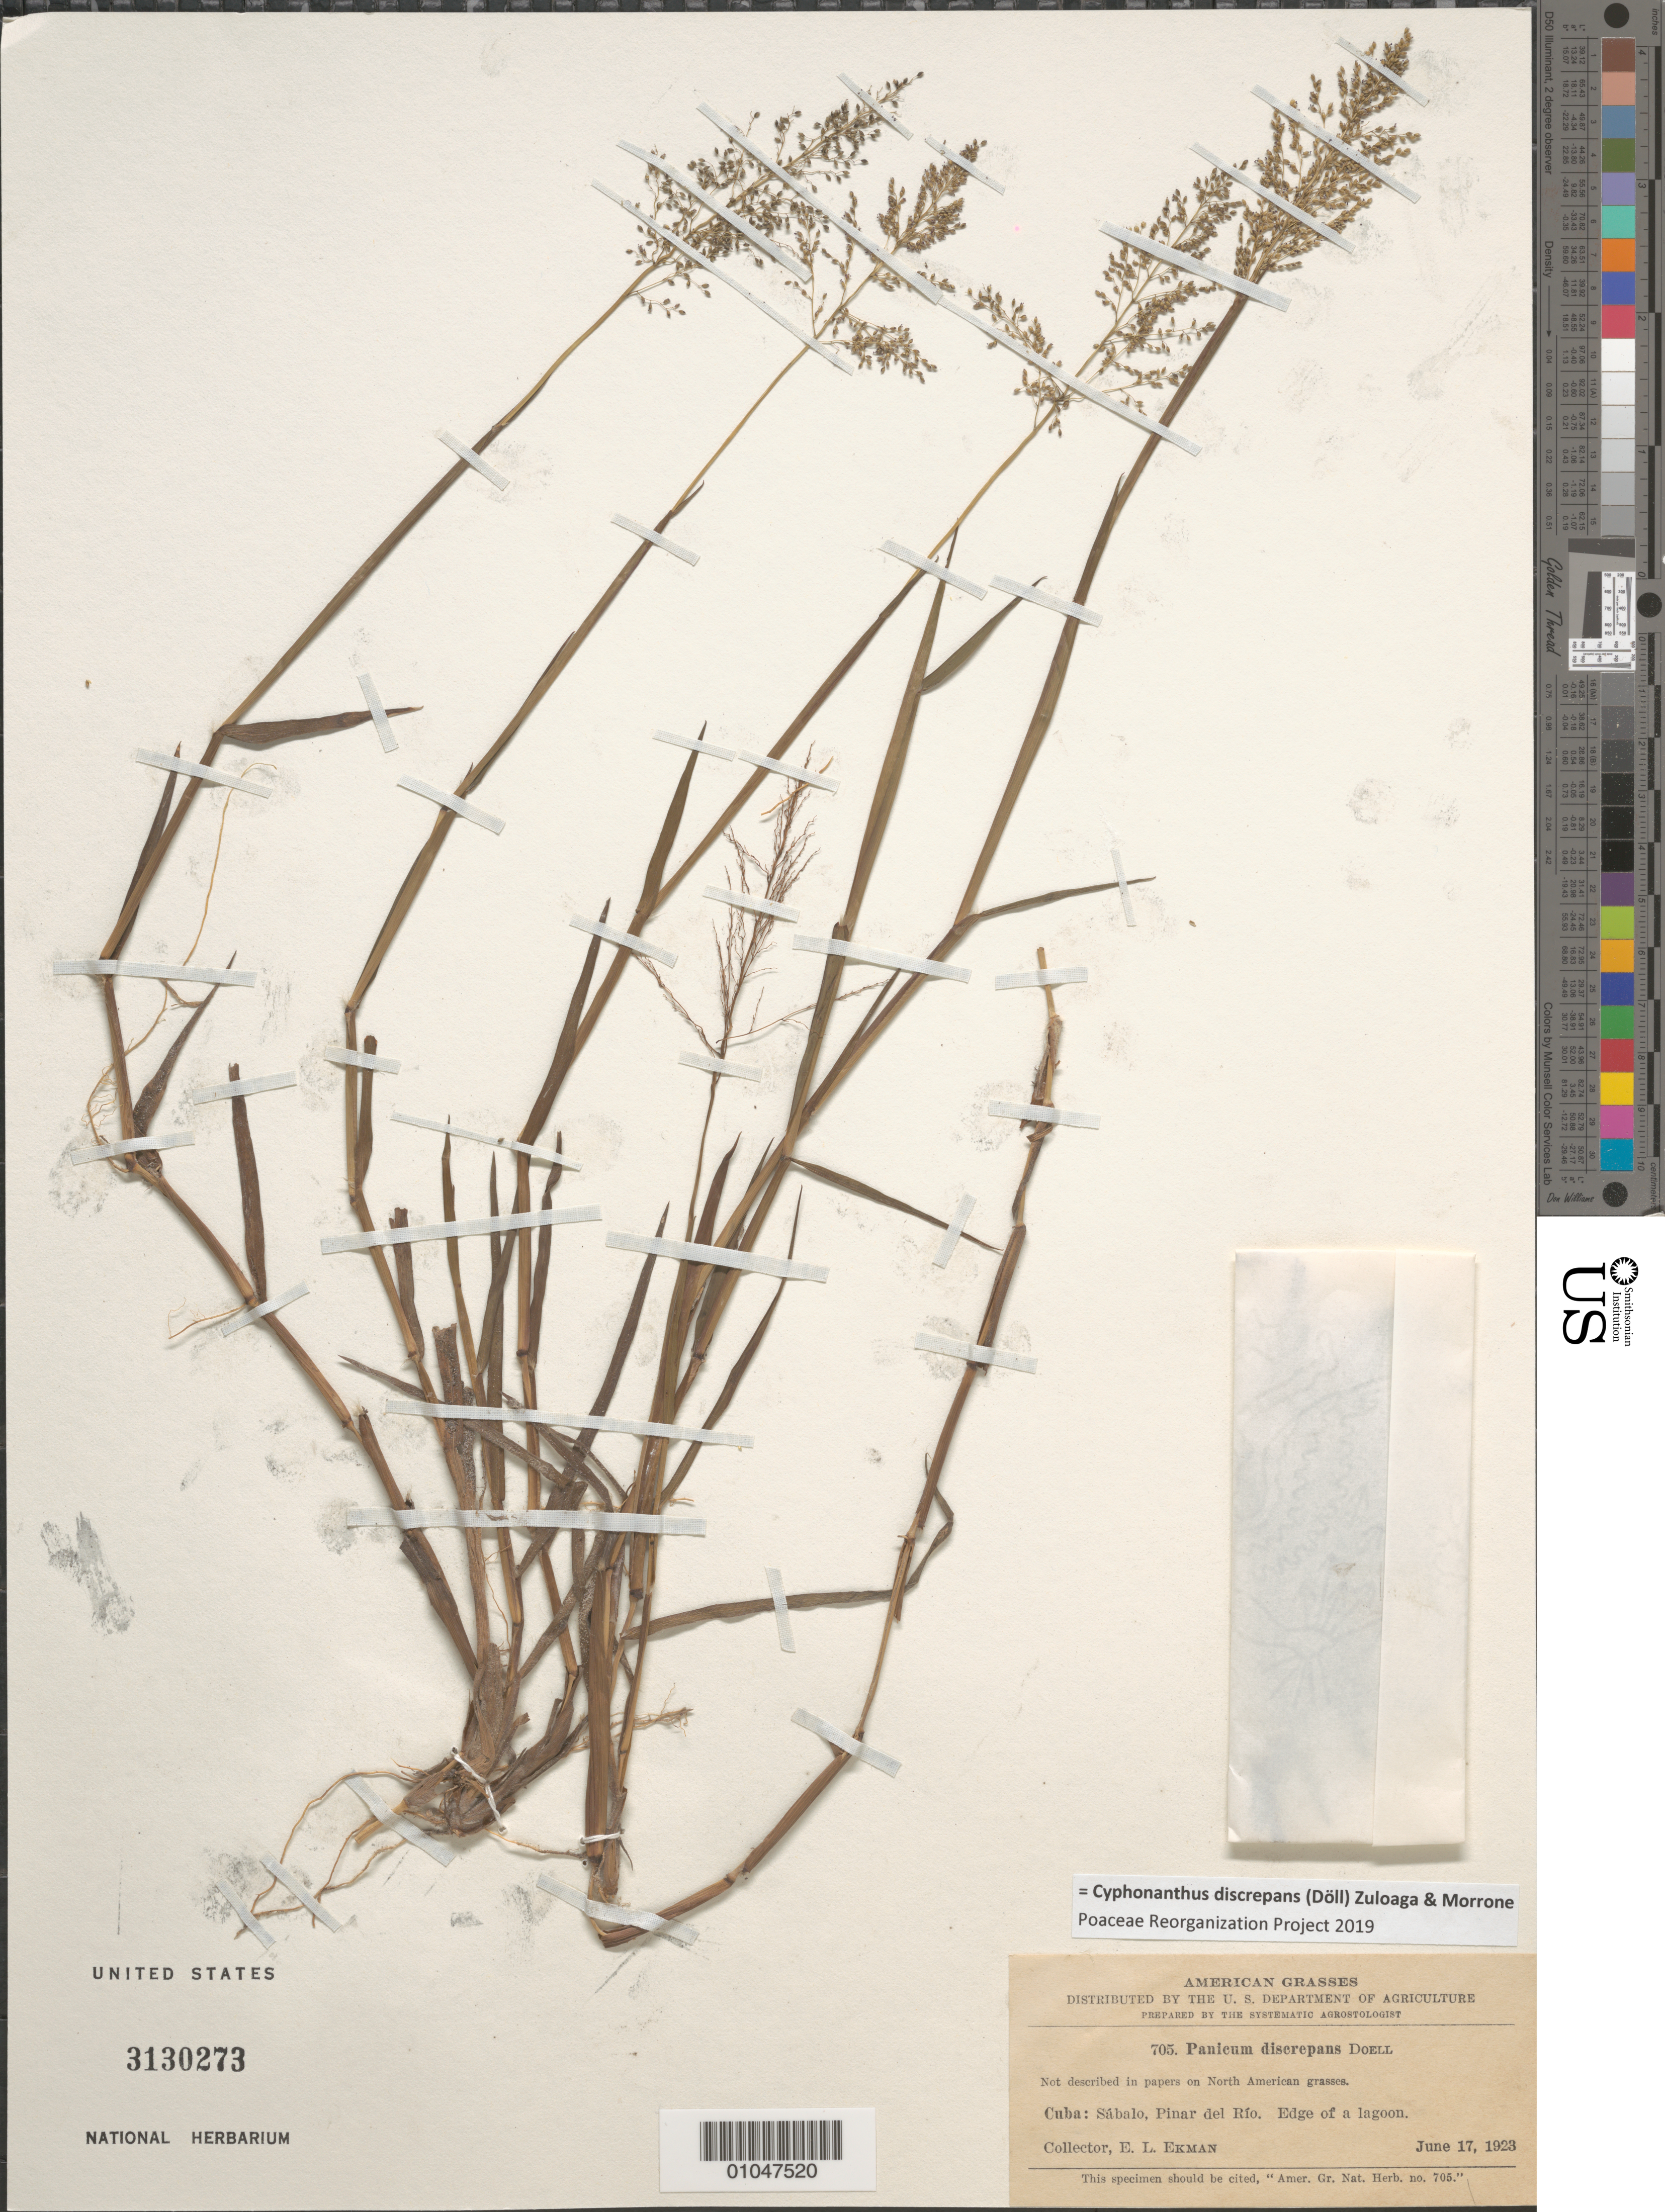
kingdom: Plantae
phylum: Tracheophyta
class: Liliopsida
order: Poales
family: Poaceae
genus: Panicum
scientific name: Panicum diffusum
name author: Sw.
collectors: E. L. Ekman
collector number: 705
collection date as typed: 17 Jun 1923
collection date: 1923-06-17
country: Cuba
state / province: Pinar del Rio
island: Cuba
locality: Sabalo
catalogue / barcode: US 3130273